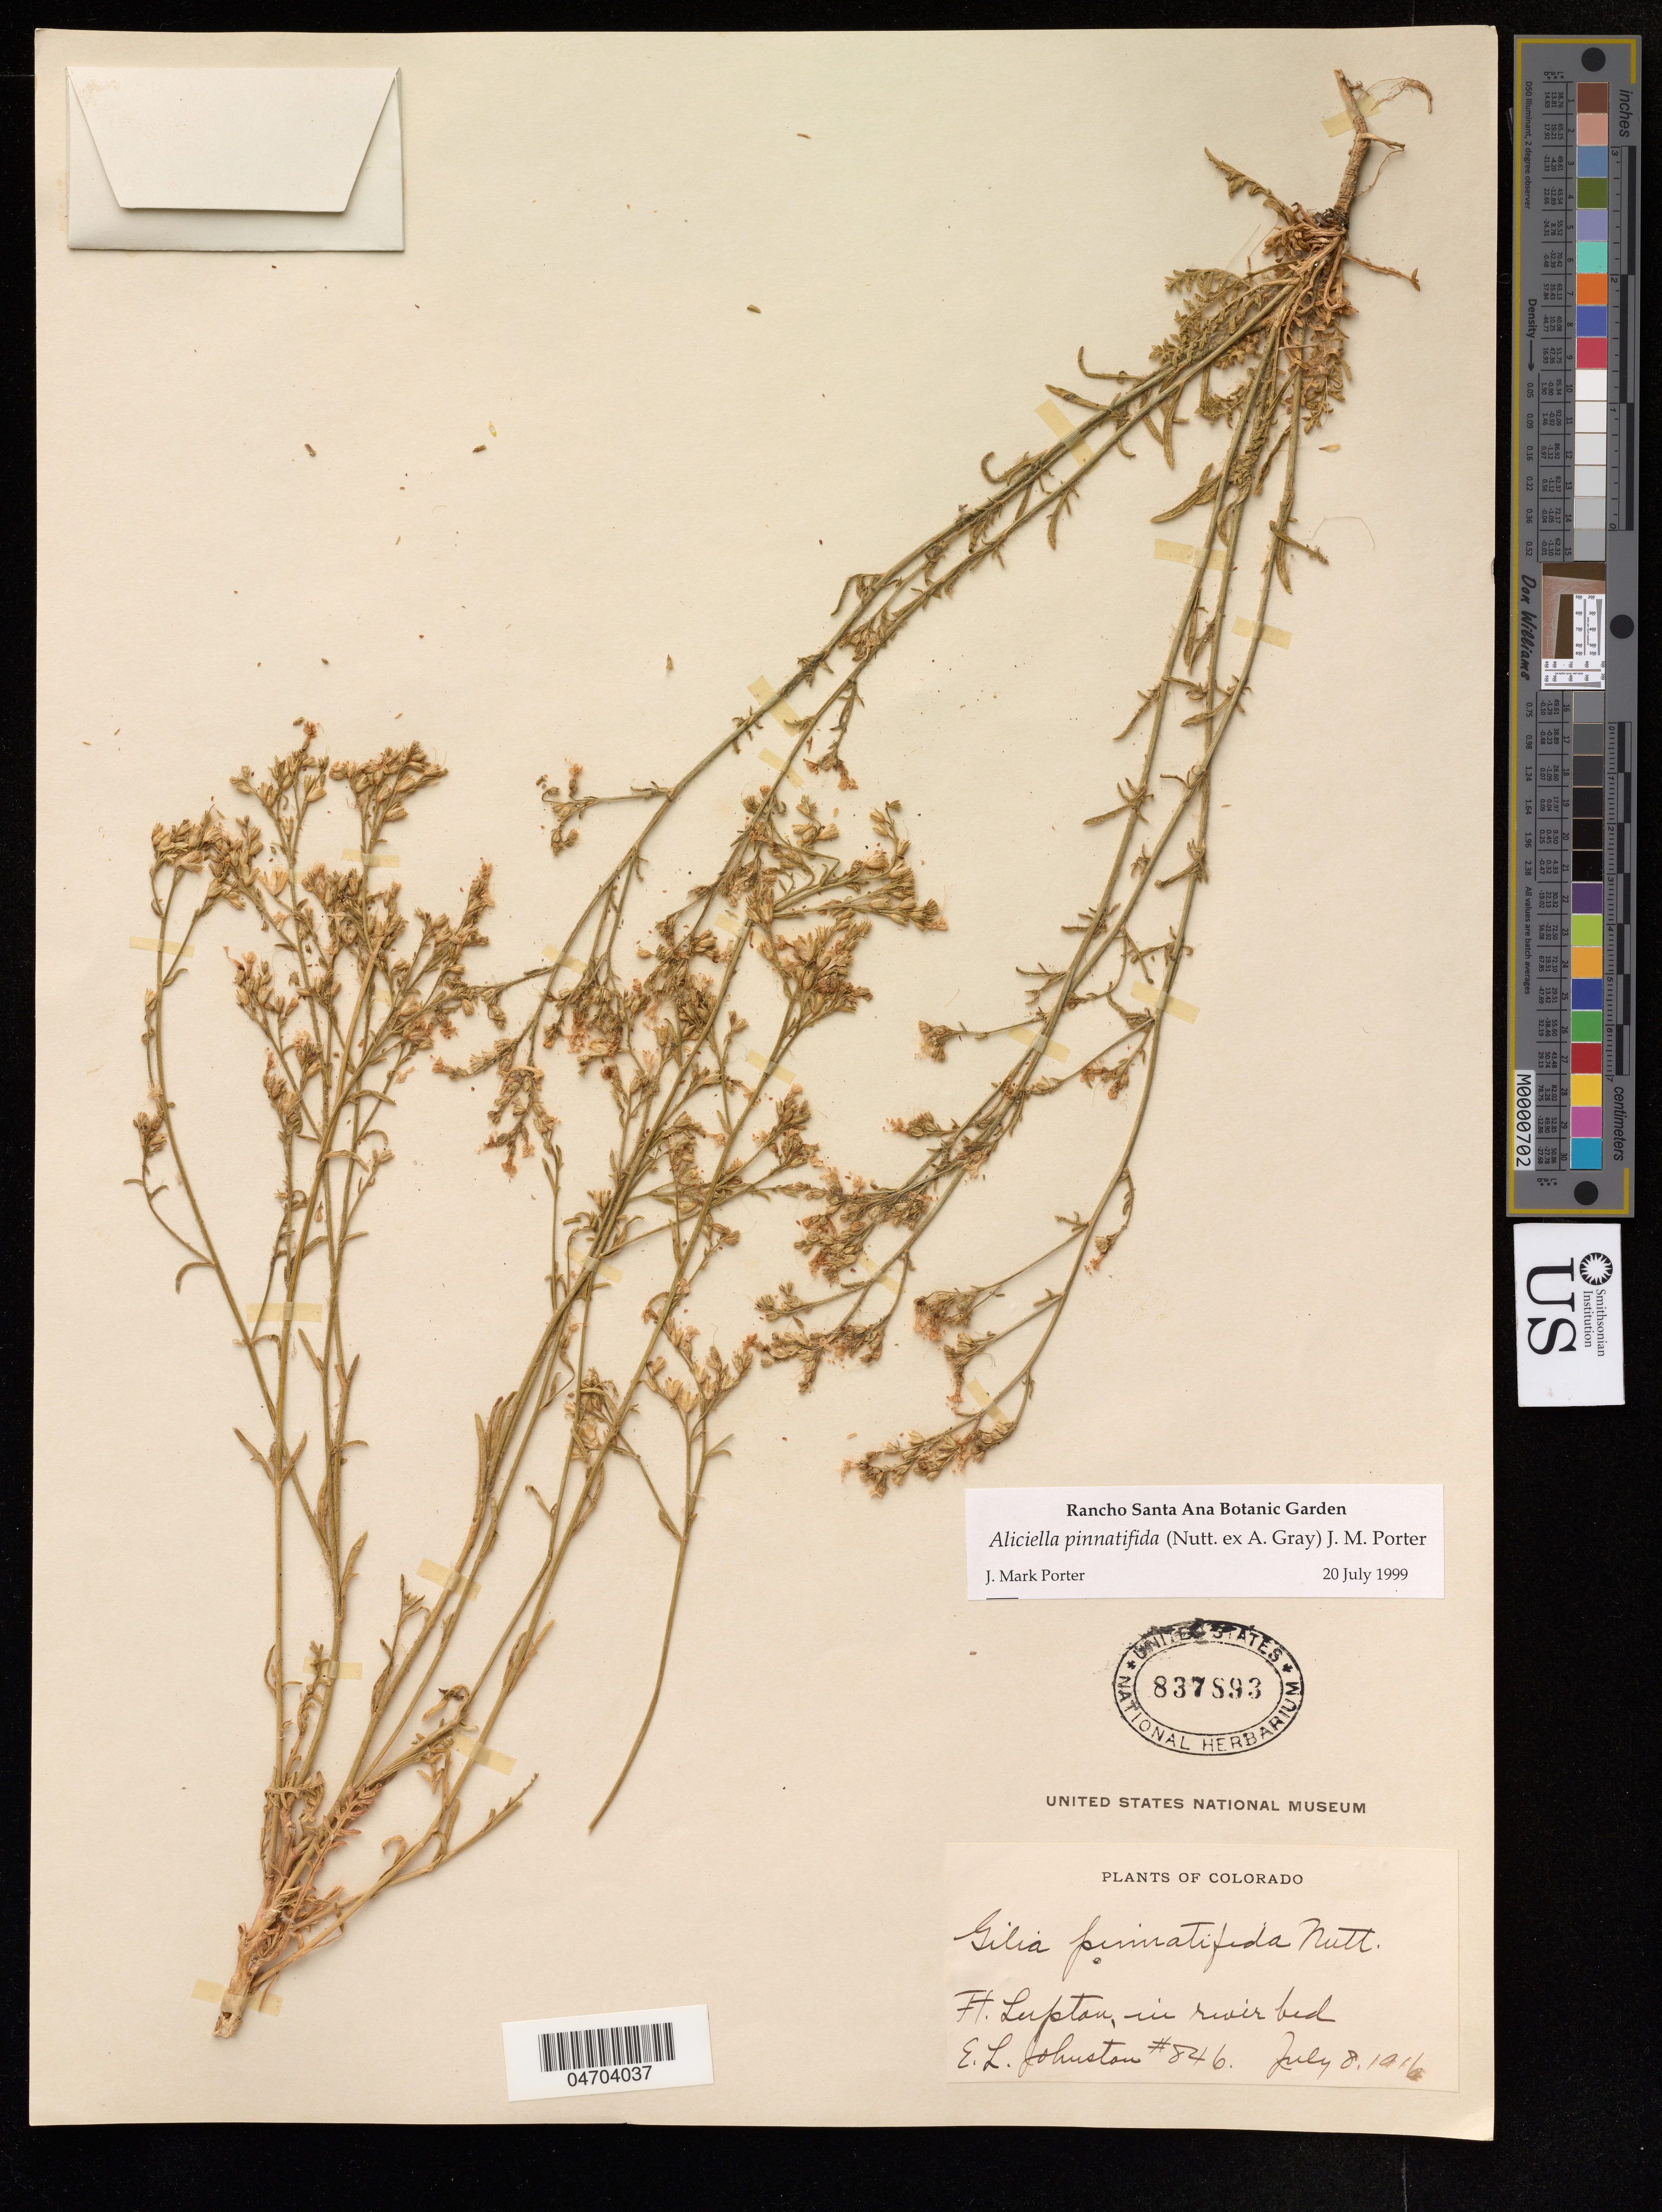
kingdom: Plantae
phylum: Tracheophyta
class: Magnoliopsida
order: Ericales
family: Polemoniaceae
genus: Aliciella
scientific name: Aliciella pinnatifida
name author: (Nutt. ex A. Gray) J.M. Porter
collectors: E. L. Johnston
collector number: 846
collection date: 1916-07-08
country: United States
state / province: Colorado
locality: Fl. Lupton, in river bed.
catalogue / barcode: US 837893